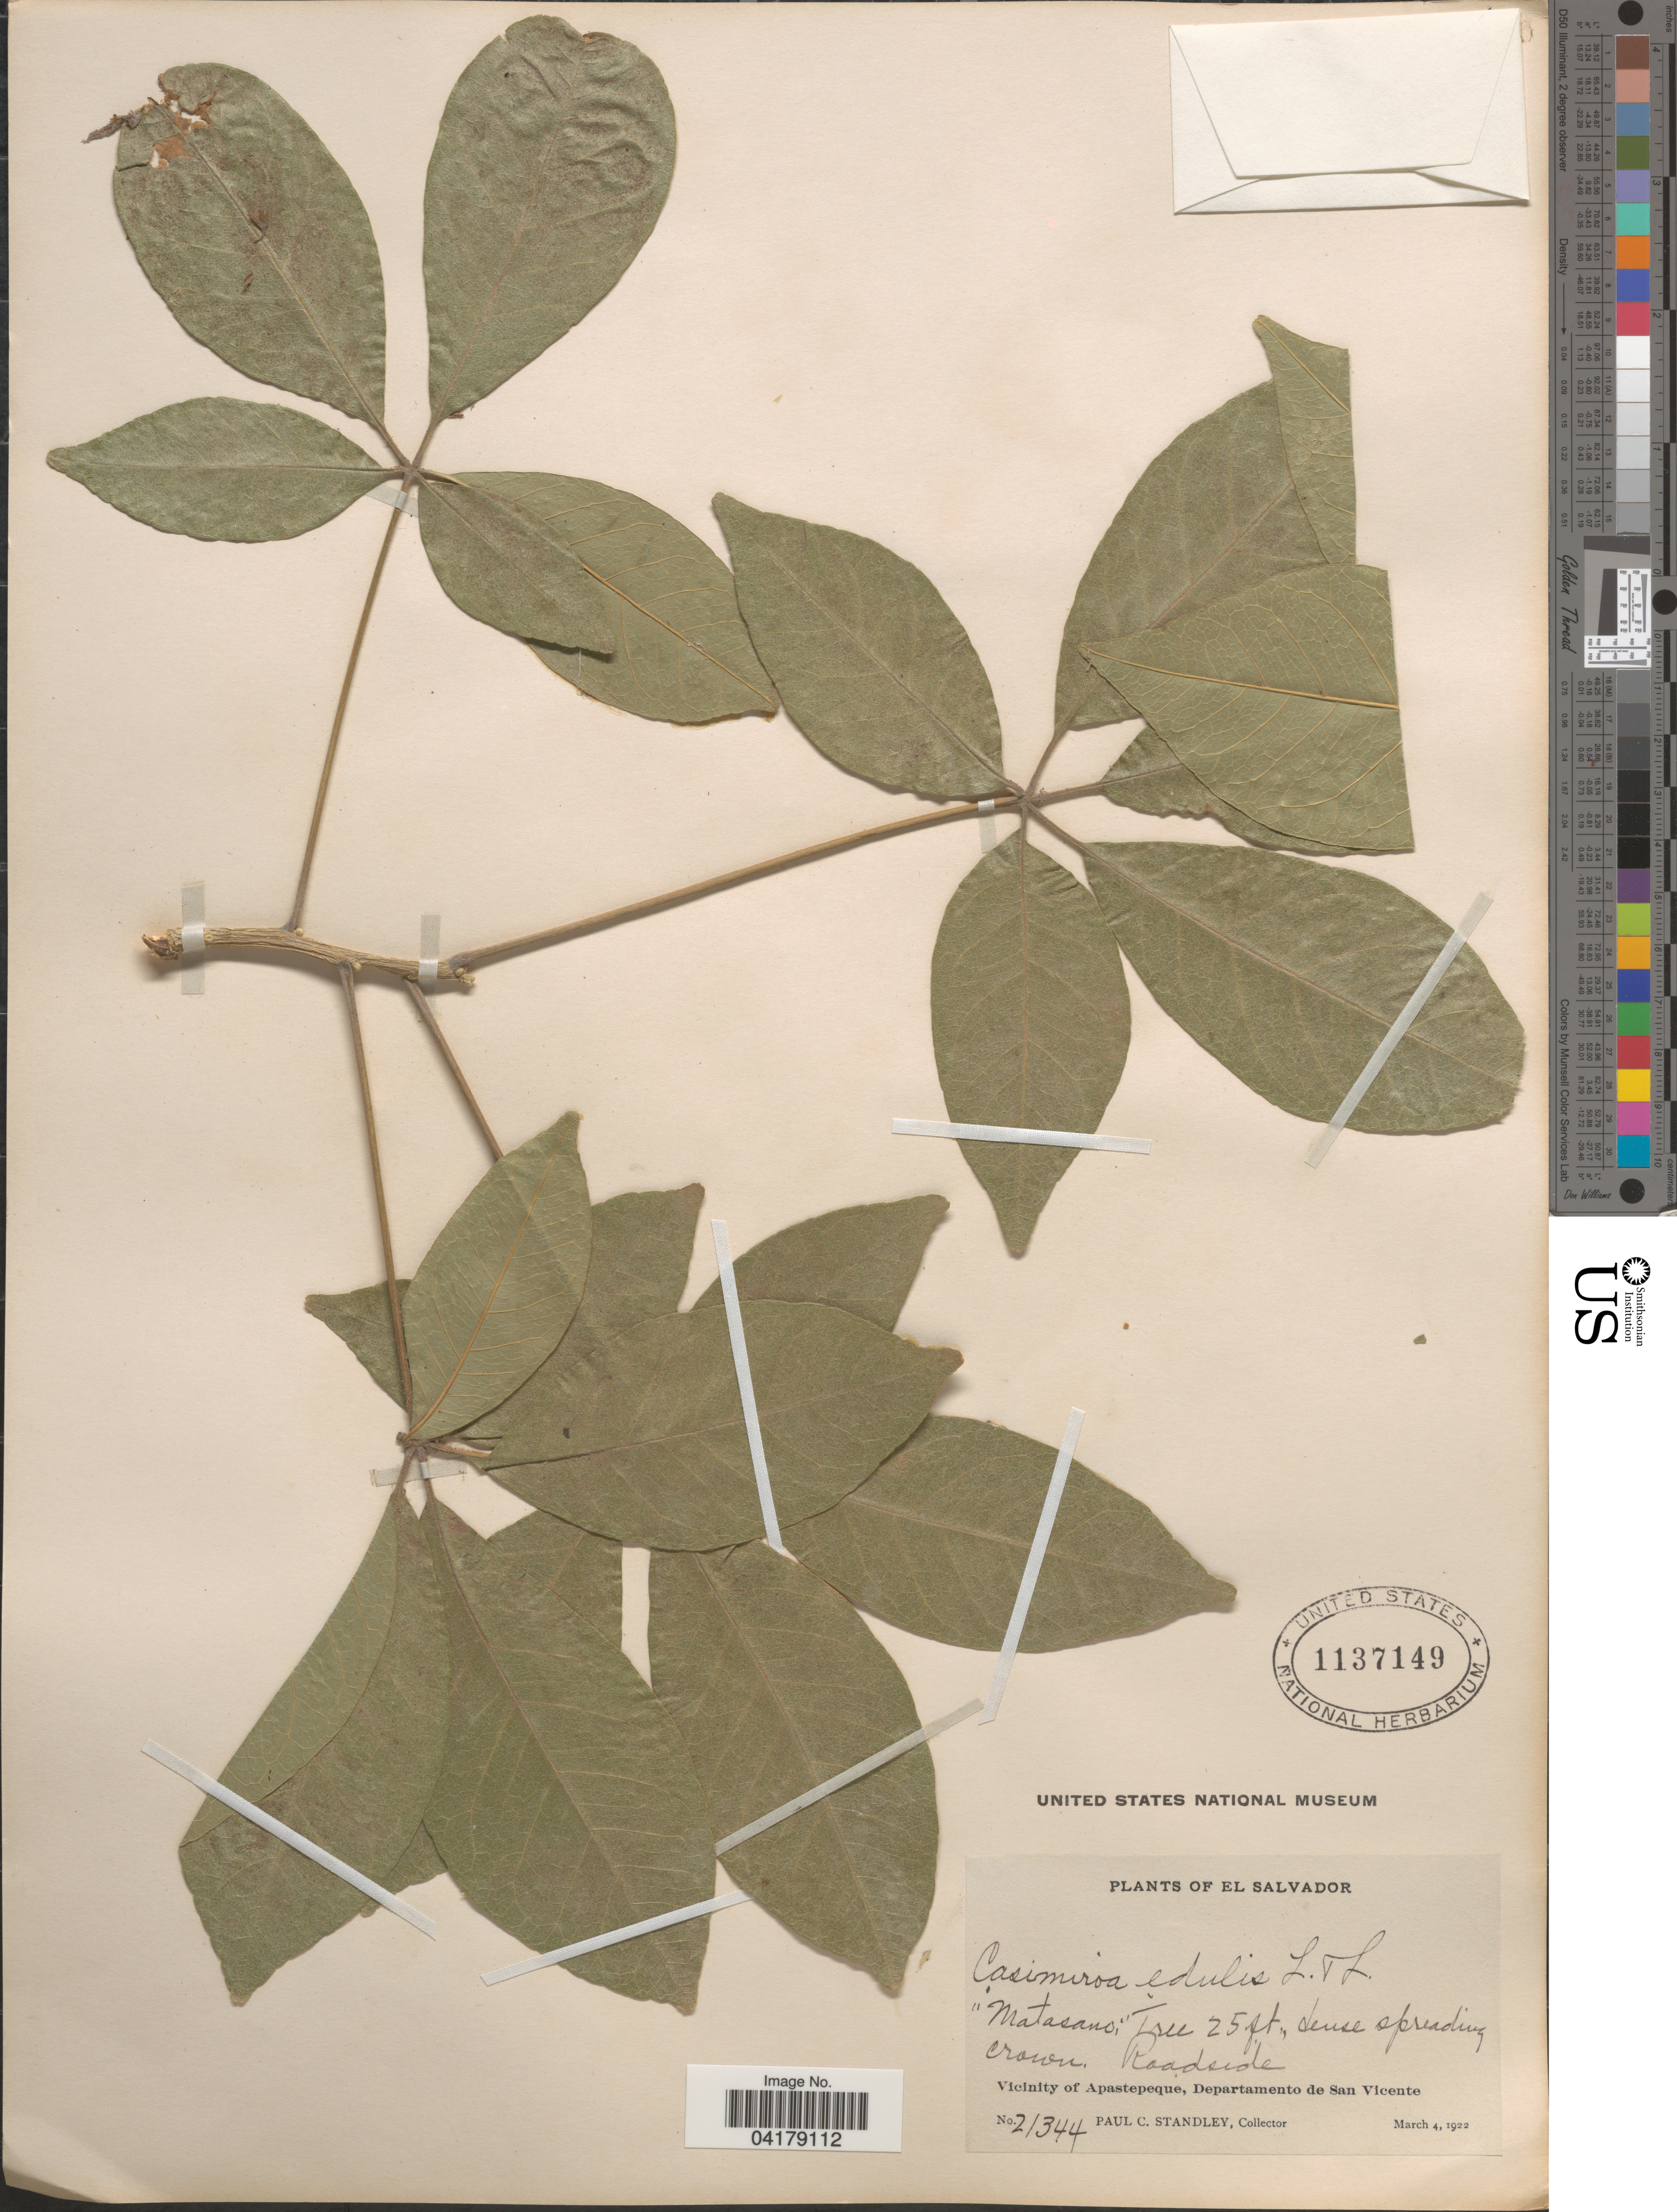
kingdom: Plantae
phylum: Tracheophyta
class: Magnoliopsida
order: Sapindales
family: Rutaceae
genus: Casimiroa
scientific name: Casimiroa edulis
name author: La Llave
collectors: P. C. Standley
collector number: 21344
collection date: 1922-03-04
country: El Salvador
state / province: San Vincente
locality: Vicinity of Apastepeque, Departamento de San Vincente.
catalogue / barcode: US 1137149